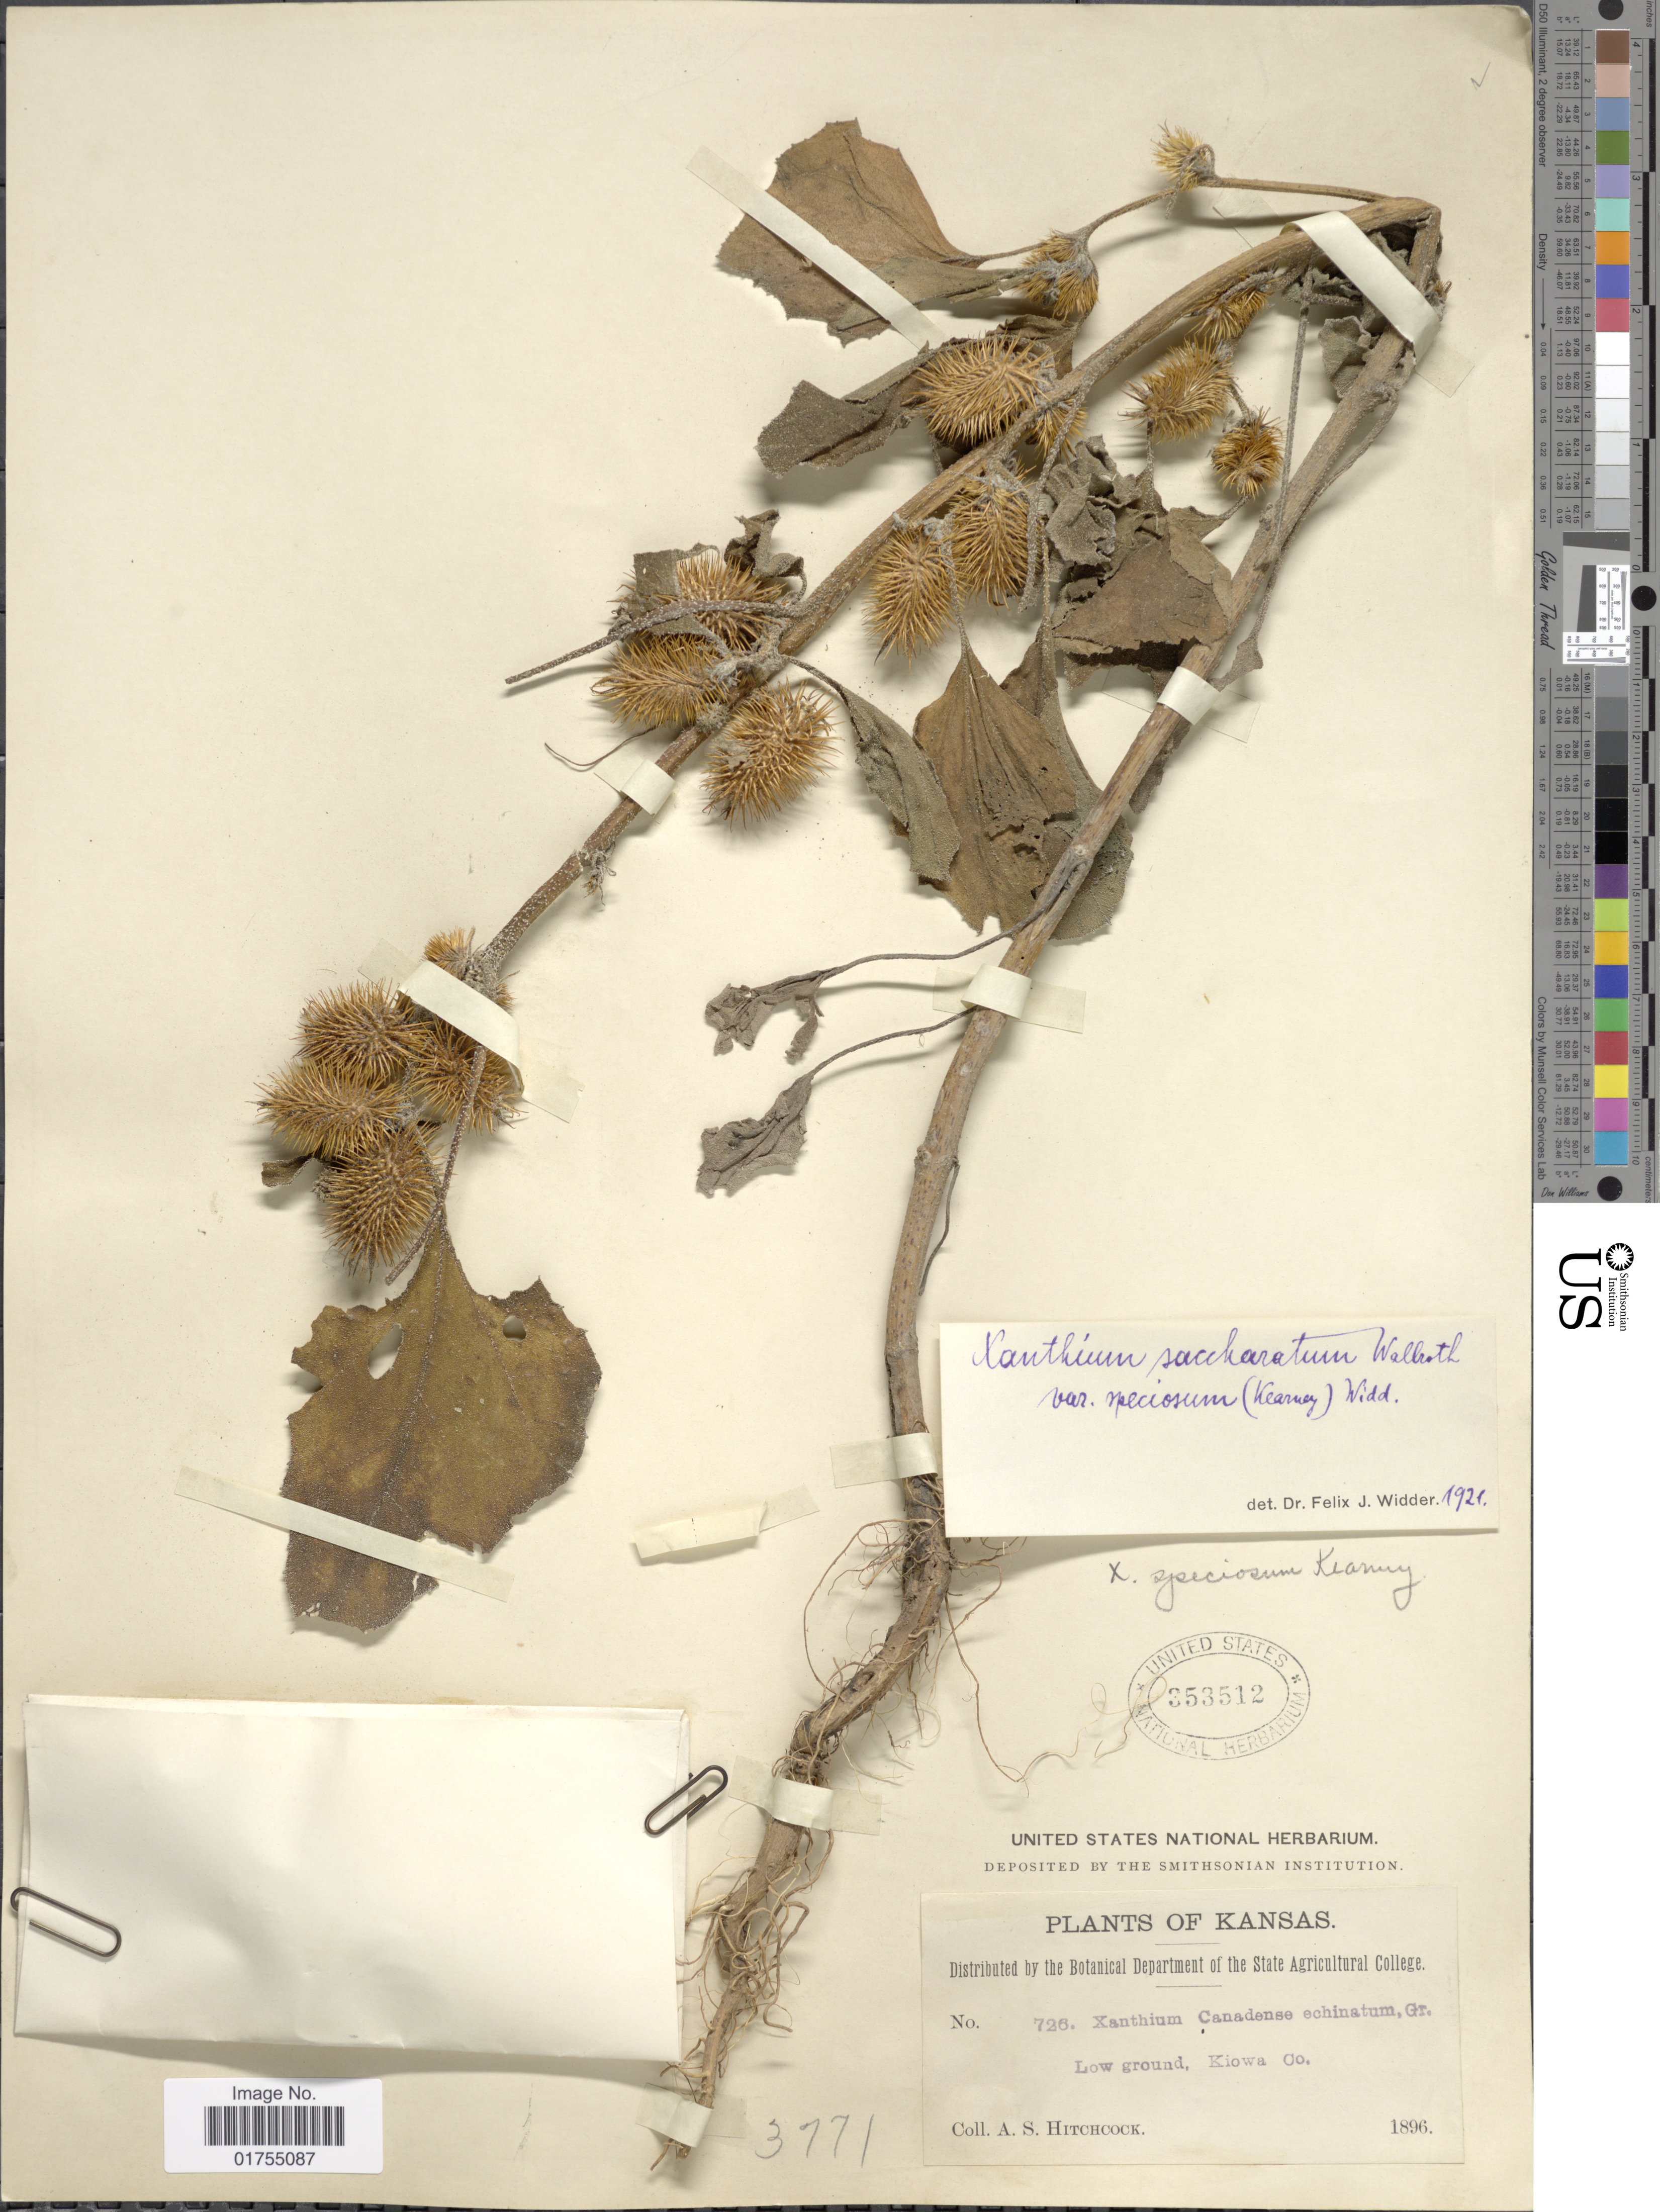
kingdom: Plantae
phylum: Tracheophyta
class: Magnoliopsida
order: Asterales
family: Asteraceae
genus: Xanthium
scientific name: Xanthium speciosum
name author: Kearney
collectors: A. S. Hitchcock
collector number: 726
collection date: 1896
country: United States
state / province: Kansas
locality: Kiowa Co.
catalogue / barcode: US 353512